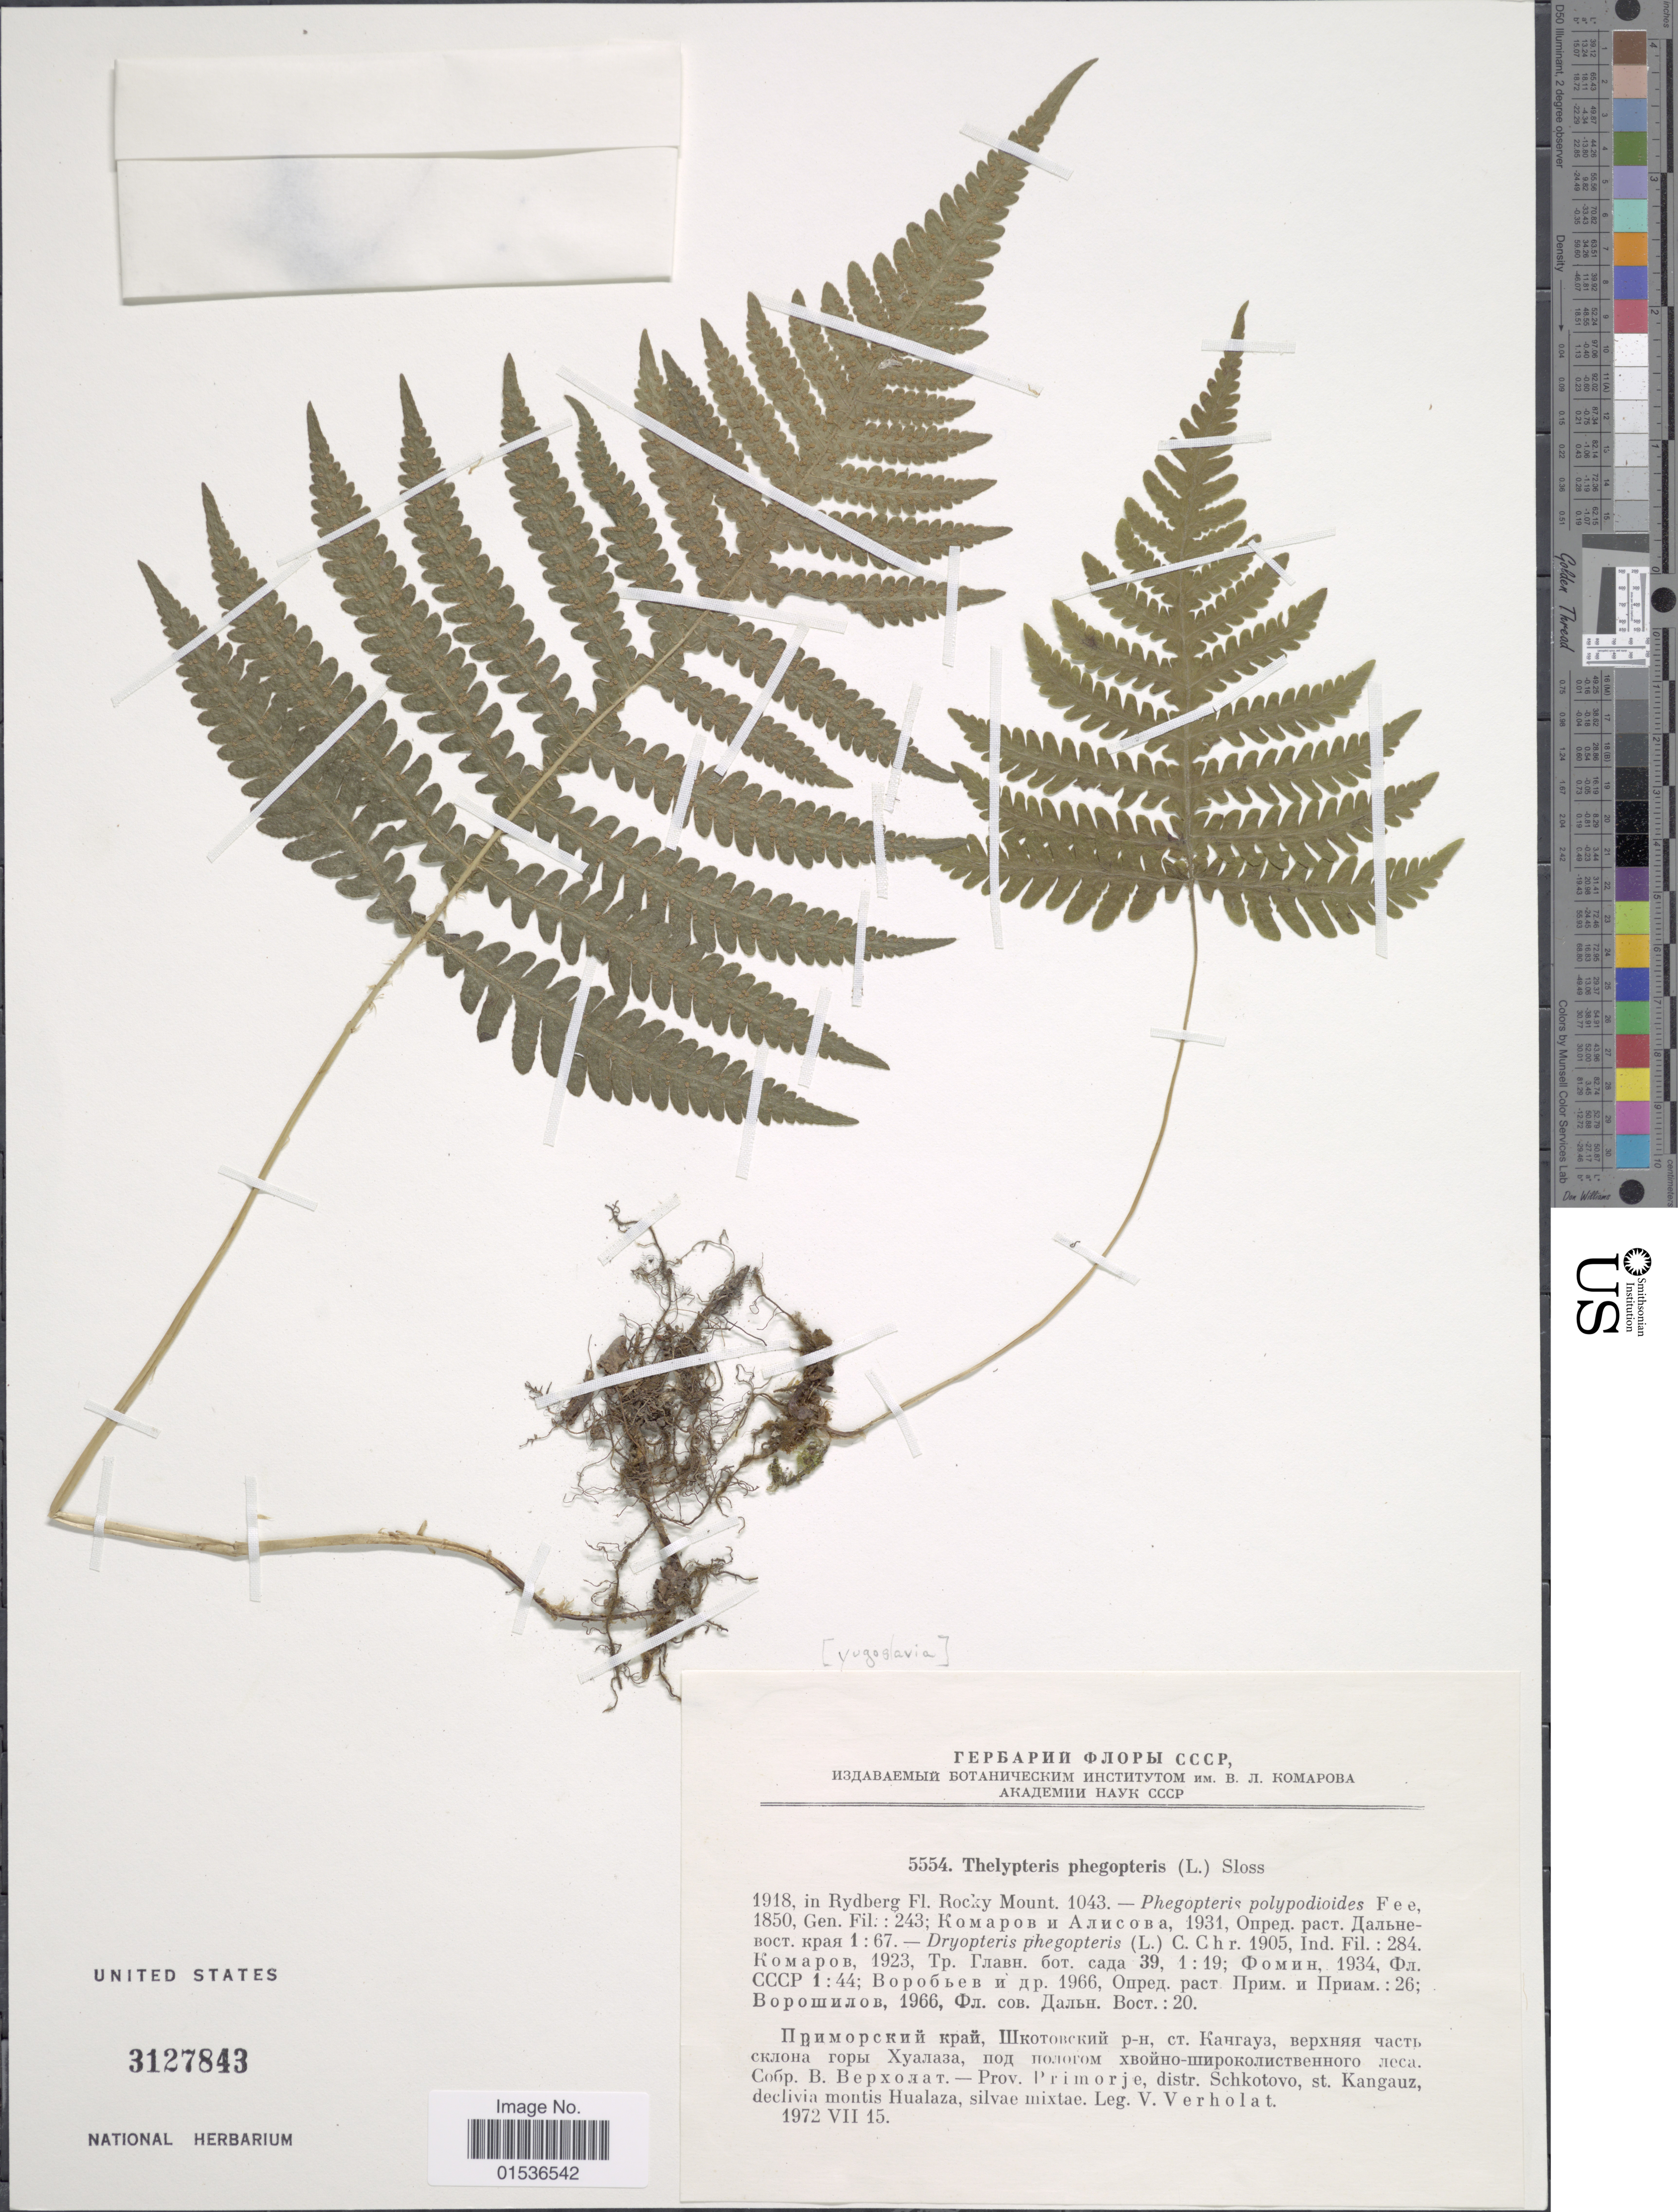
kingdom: Plantae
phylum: Tracheophyta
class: Polypodiopsida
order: Polypodiales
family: Thelypteridaceae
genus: Phegopteris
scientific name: Phegopteris connectilis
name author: (Michx.) Watt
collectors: V. Verholat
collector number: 5554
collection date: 1972-07-15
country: Russian Federation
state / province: Primorsky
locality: Prov. Primorje, distr. Schkotovo, st. Kangauz, declivia montis Hualaza, silvae mixtae.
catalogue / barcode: US 3127843